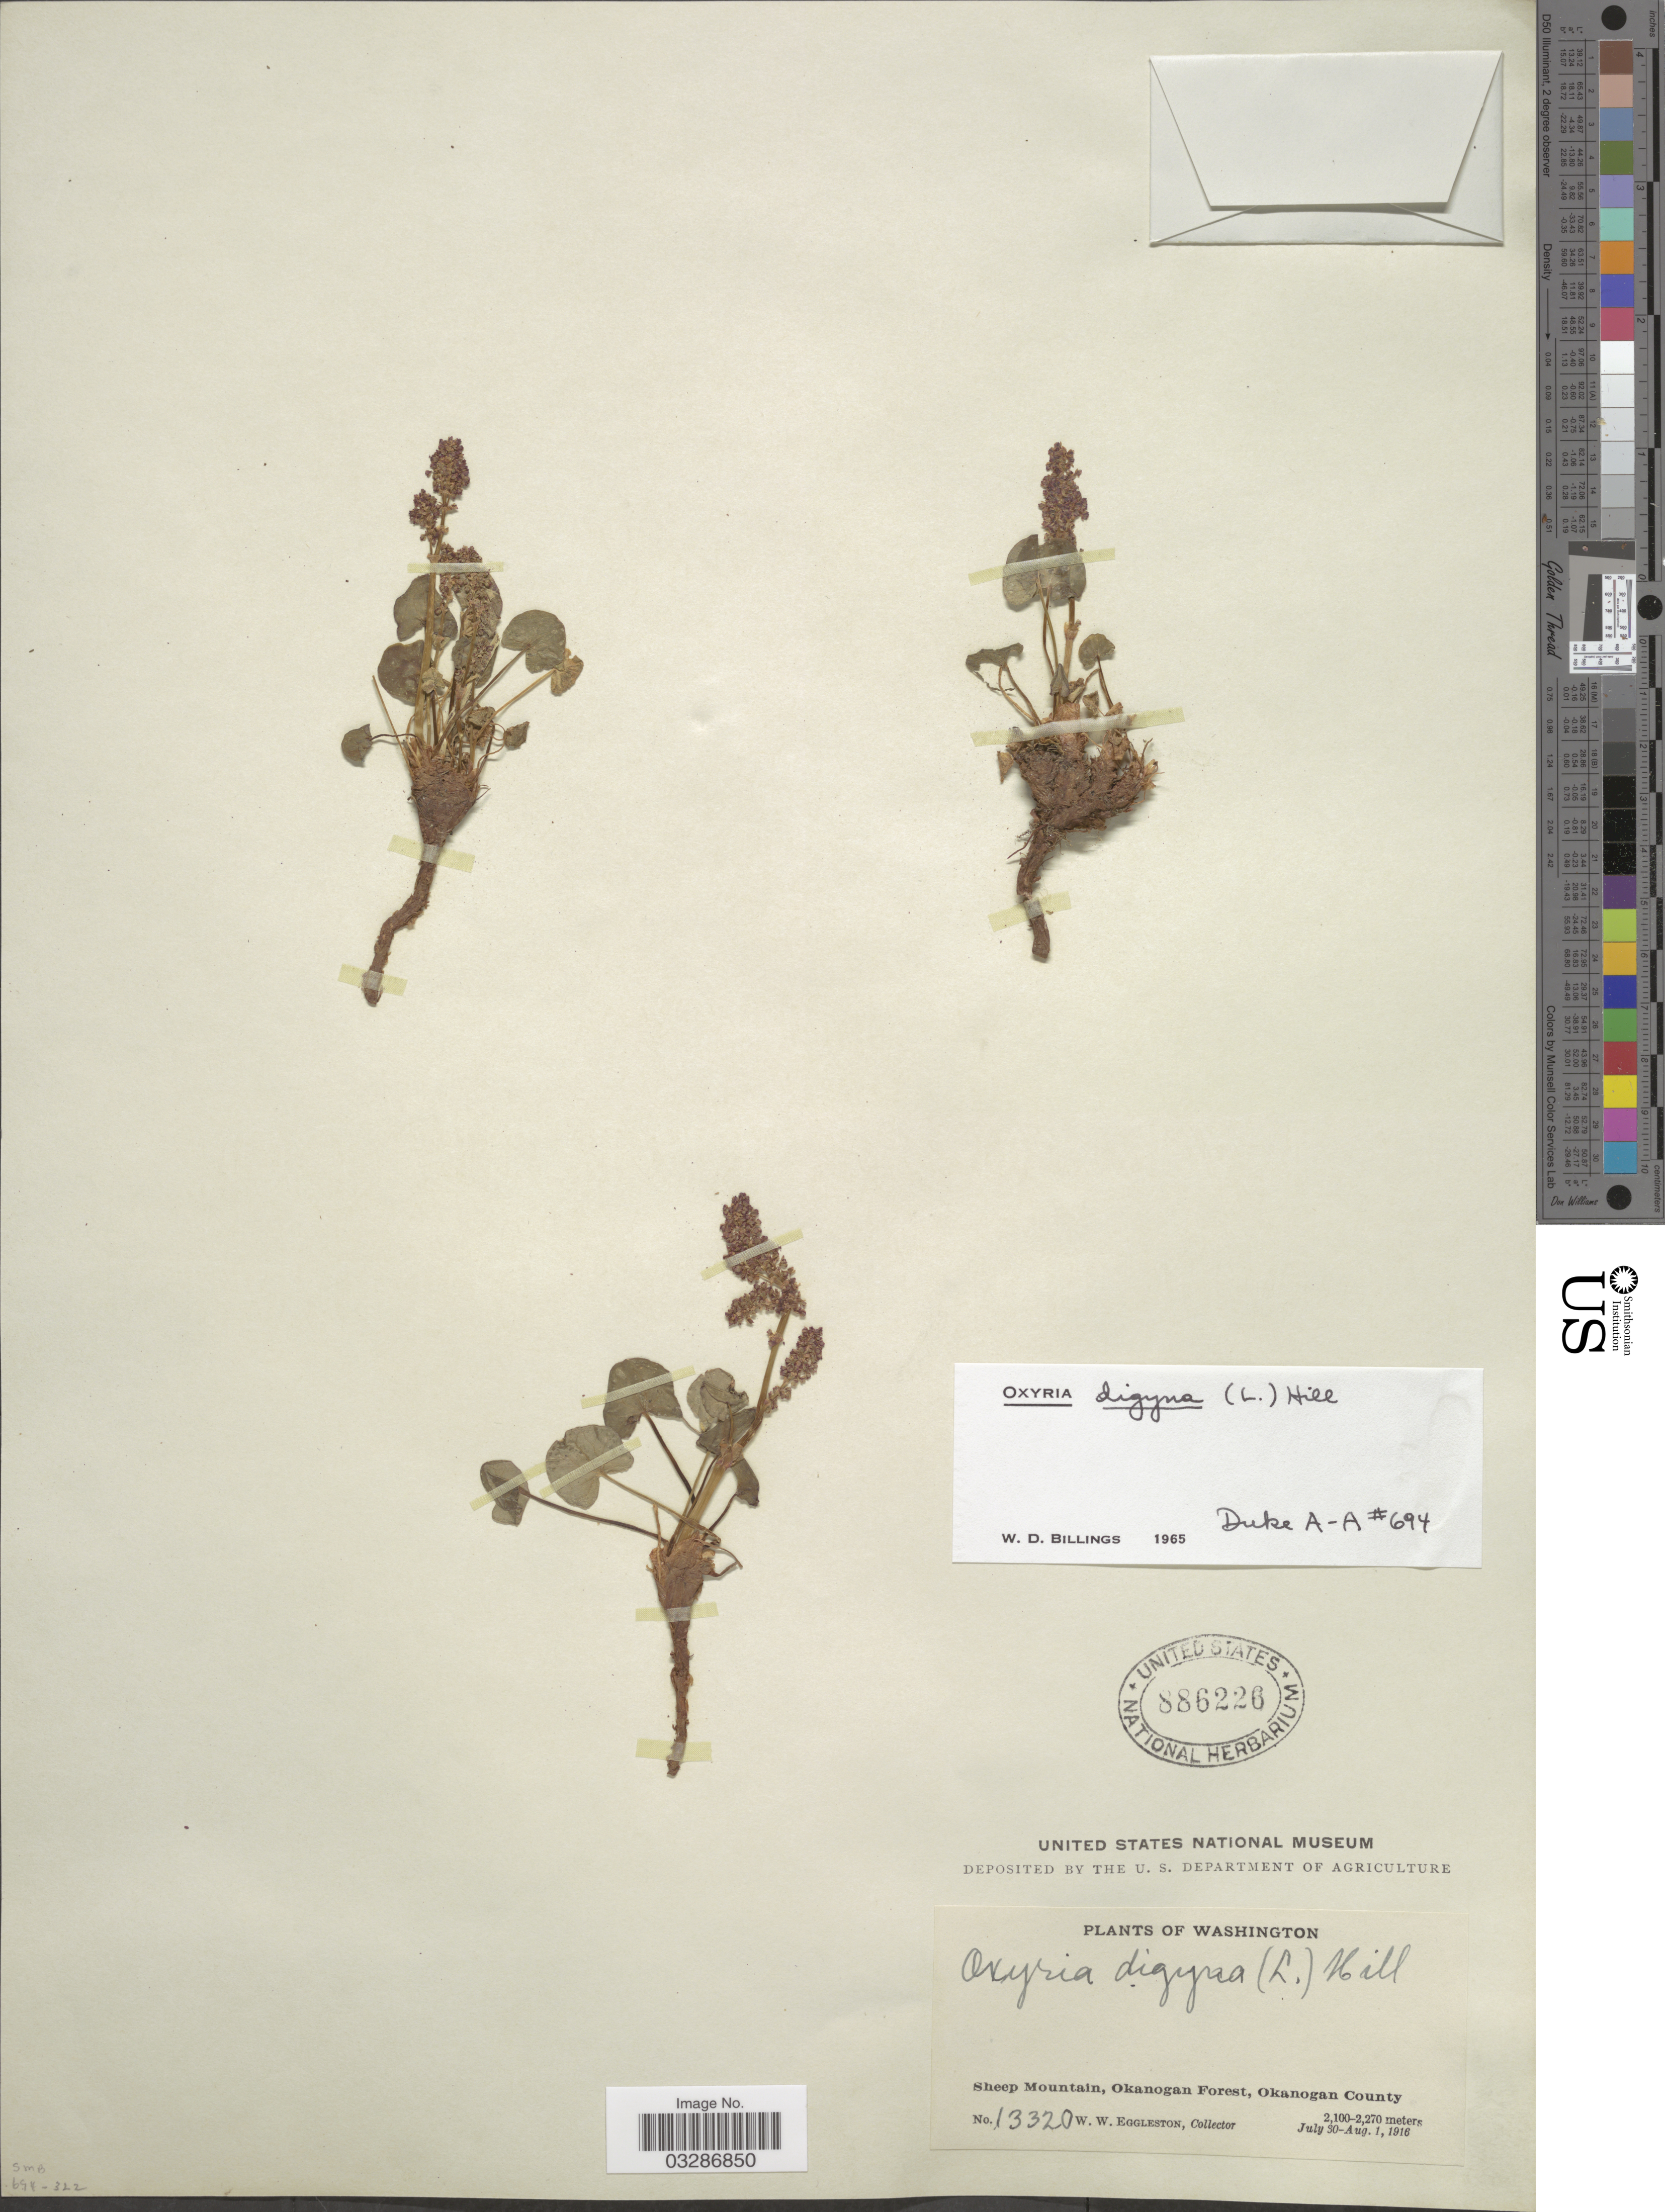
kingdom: Plantae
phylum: Tracheophyta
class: Magnoliopsida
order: Caryophyllales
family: Polygonaceae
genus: Oxyria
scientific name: Oxyria digyna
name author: (L.) Hill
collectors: W. W. Eggleston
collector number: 13320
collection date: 1916-07-30/1916-08-01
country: United States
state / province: Washington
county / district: Okanogan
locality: Sheep Mountain, Okanogan Forest, Okanogan County.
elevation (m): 2100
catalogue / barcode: US 886226